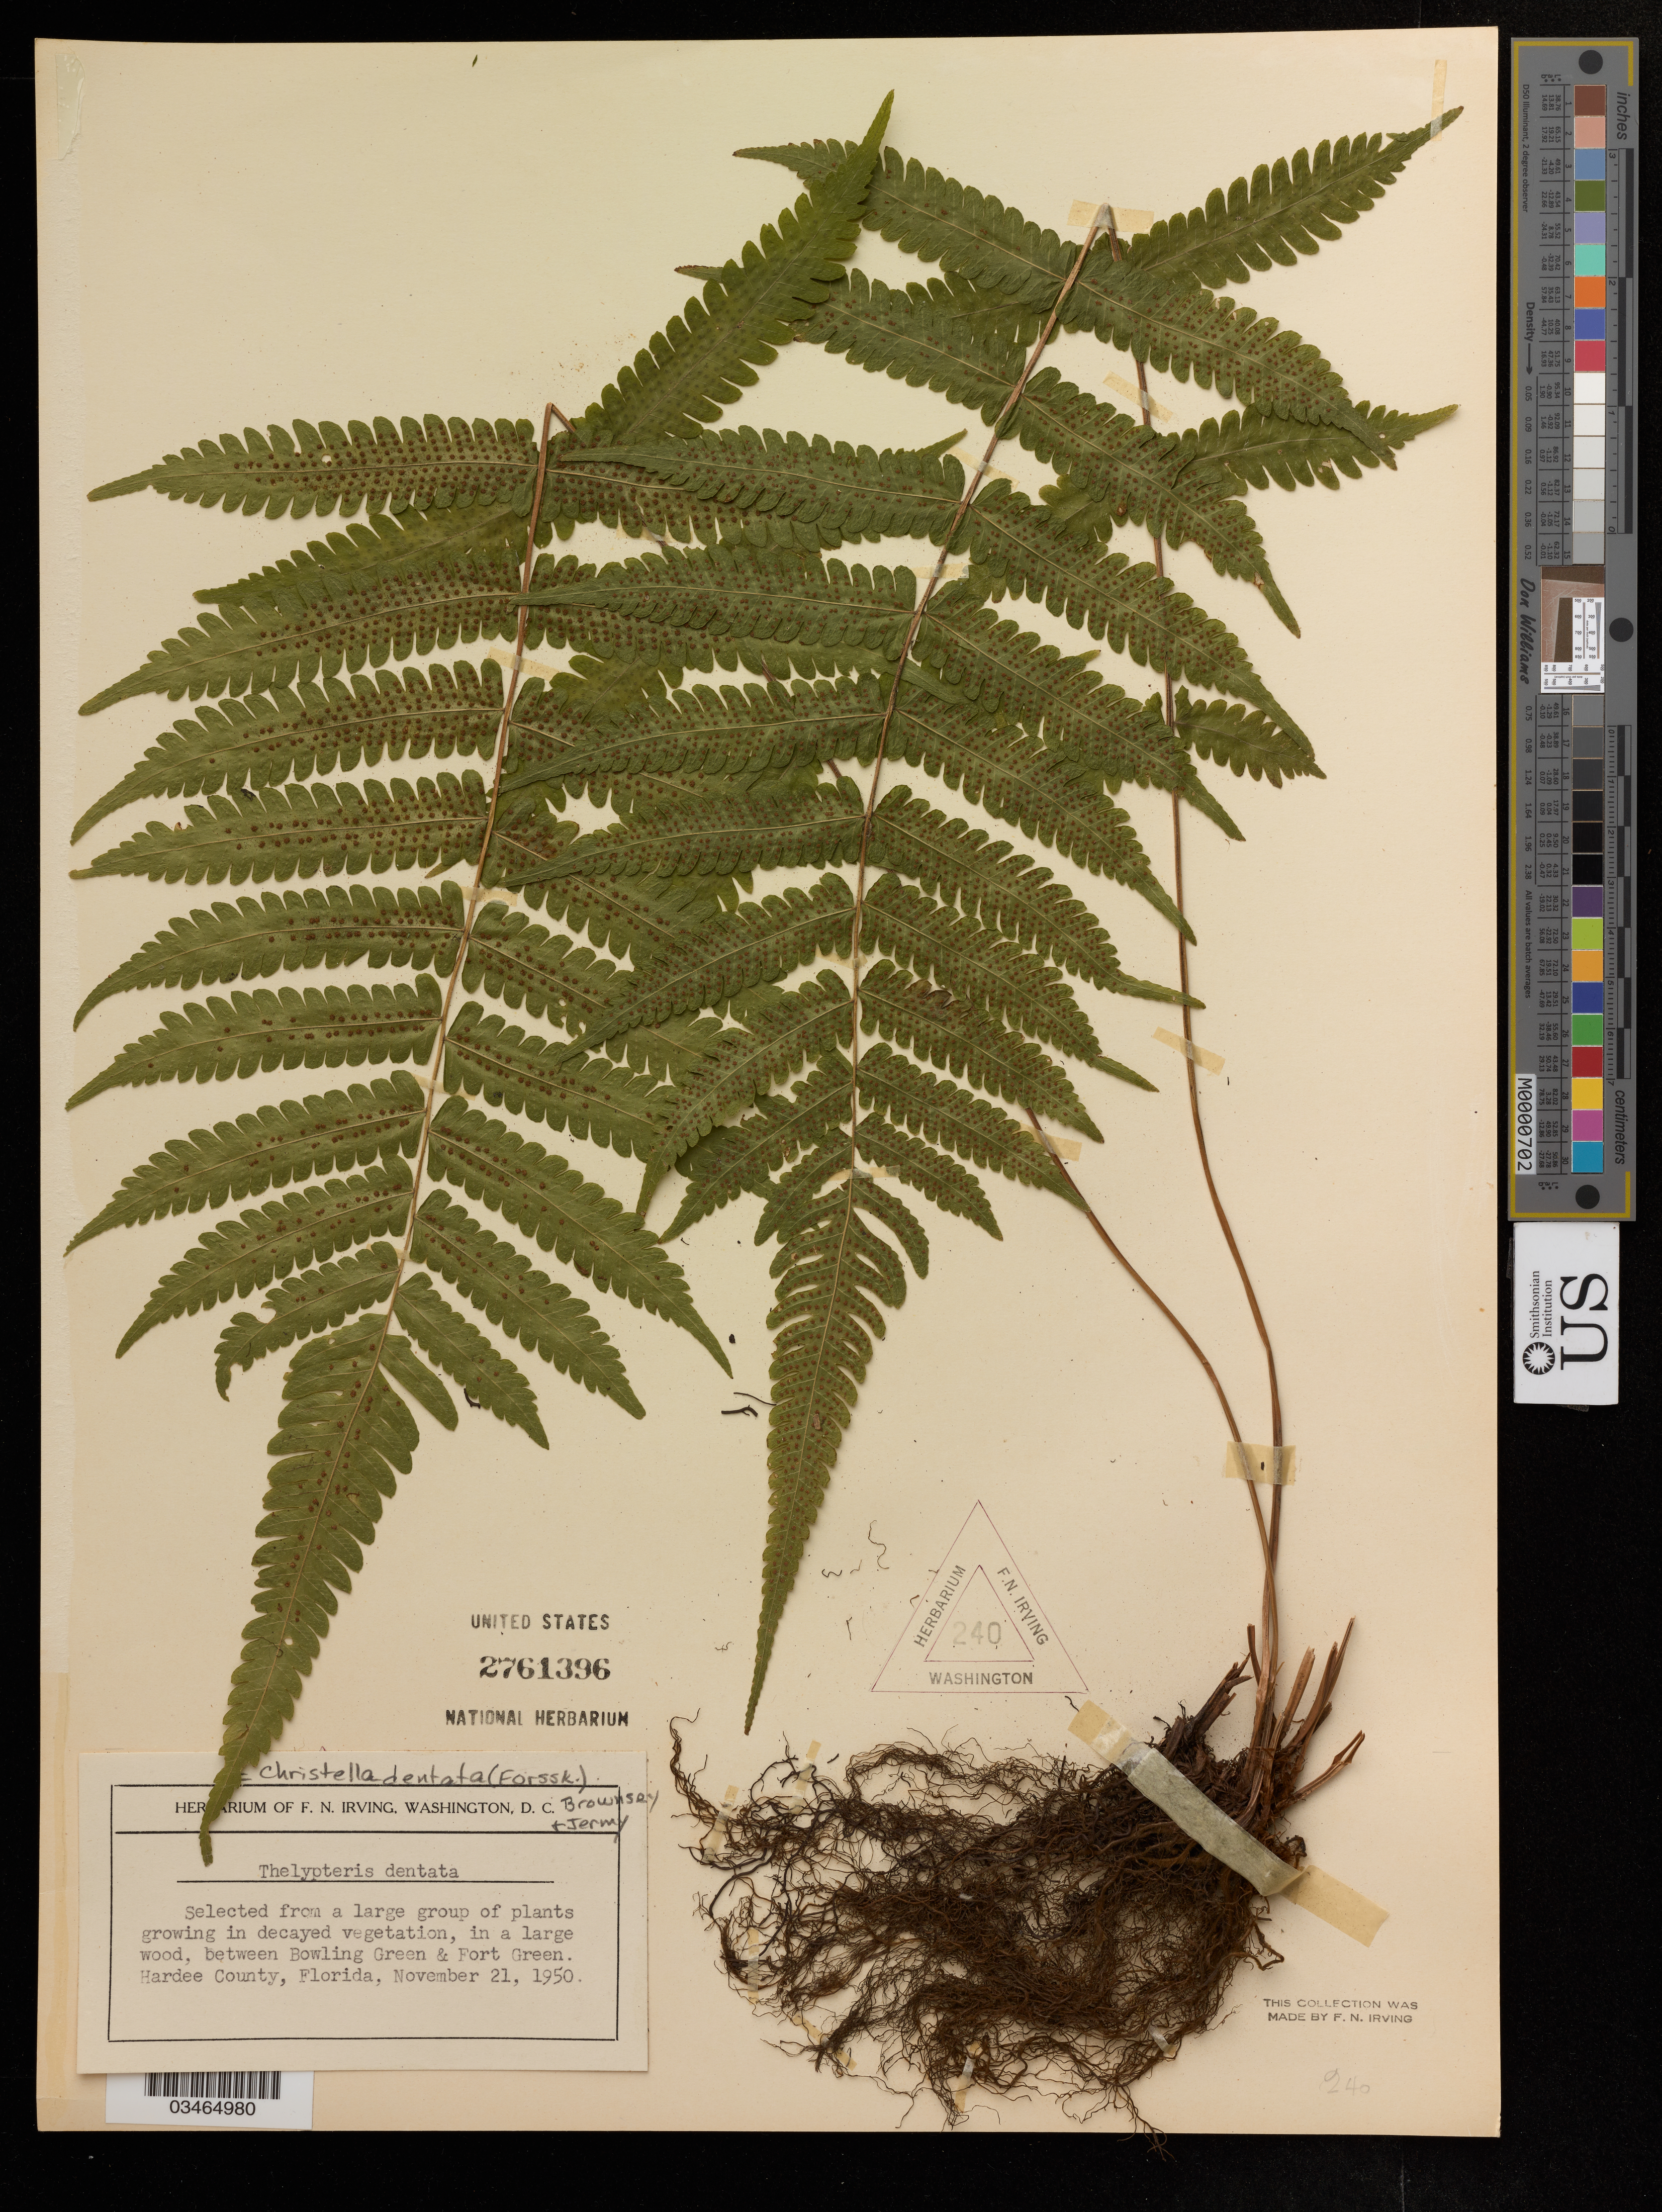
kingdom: Plantae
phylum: Tracheophyta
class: Polypodiopsida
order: Polypodiales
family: Thelypteridaceae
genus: Thelypteris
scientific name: Thelypteris dentata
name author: (Forssk.) E.P. St. John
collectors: ex herb. F.N. Irving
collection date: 1950-11-21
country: United States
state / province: Florida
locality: Between Bowling Green & Fort Green. Hardee County.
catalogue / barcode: US 2761396